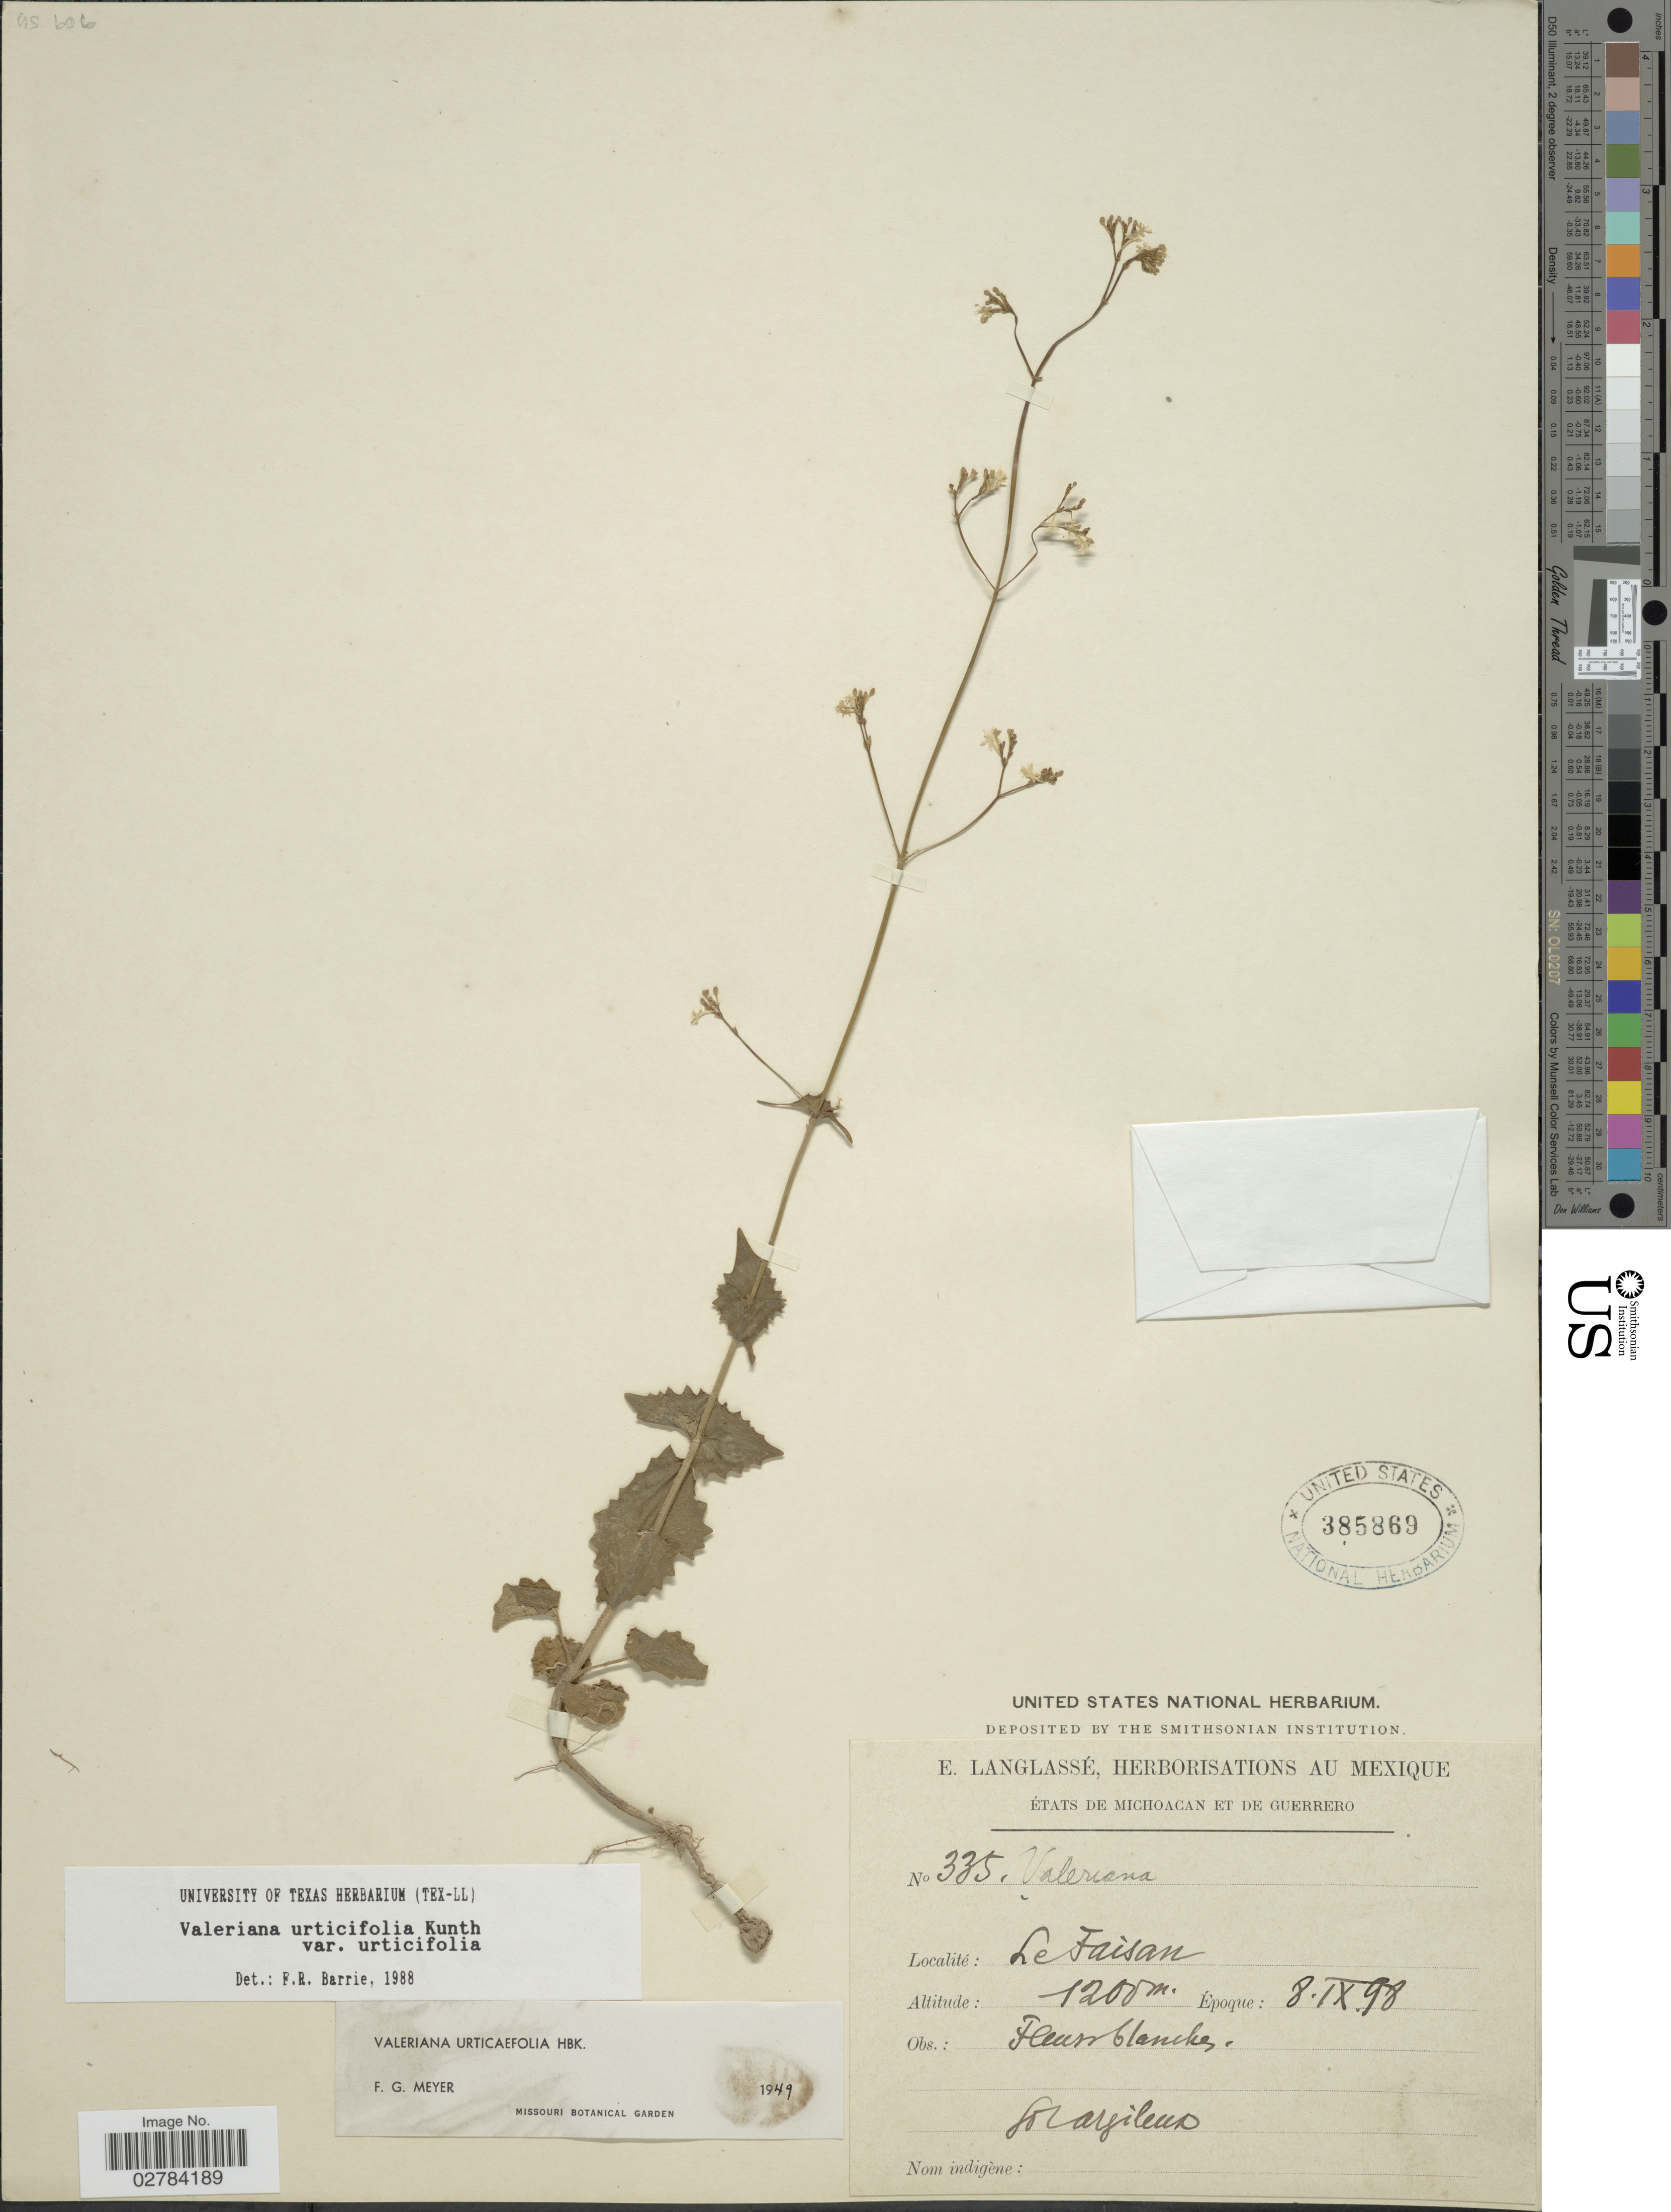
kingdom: Plantae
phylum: Tracheophyta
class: Magnoliopsida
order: Dipsacales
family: Caprifoliaceae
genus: Valeriana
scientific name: Valeriana urticifolia var. urticifolia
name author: Kunth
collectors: E. Langlassé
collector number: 335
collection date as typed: Transcribed d/m/y: 8/9/98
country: Mexico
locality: États de Michoacan et de Guerrero, Le Faisan.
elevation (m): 1200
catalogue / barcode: US 385869